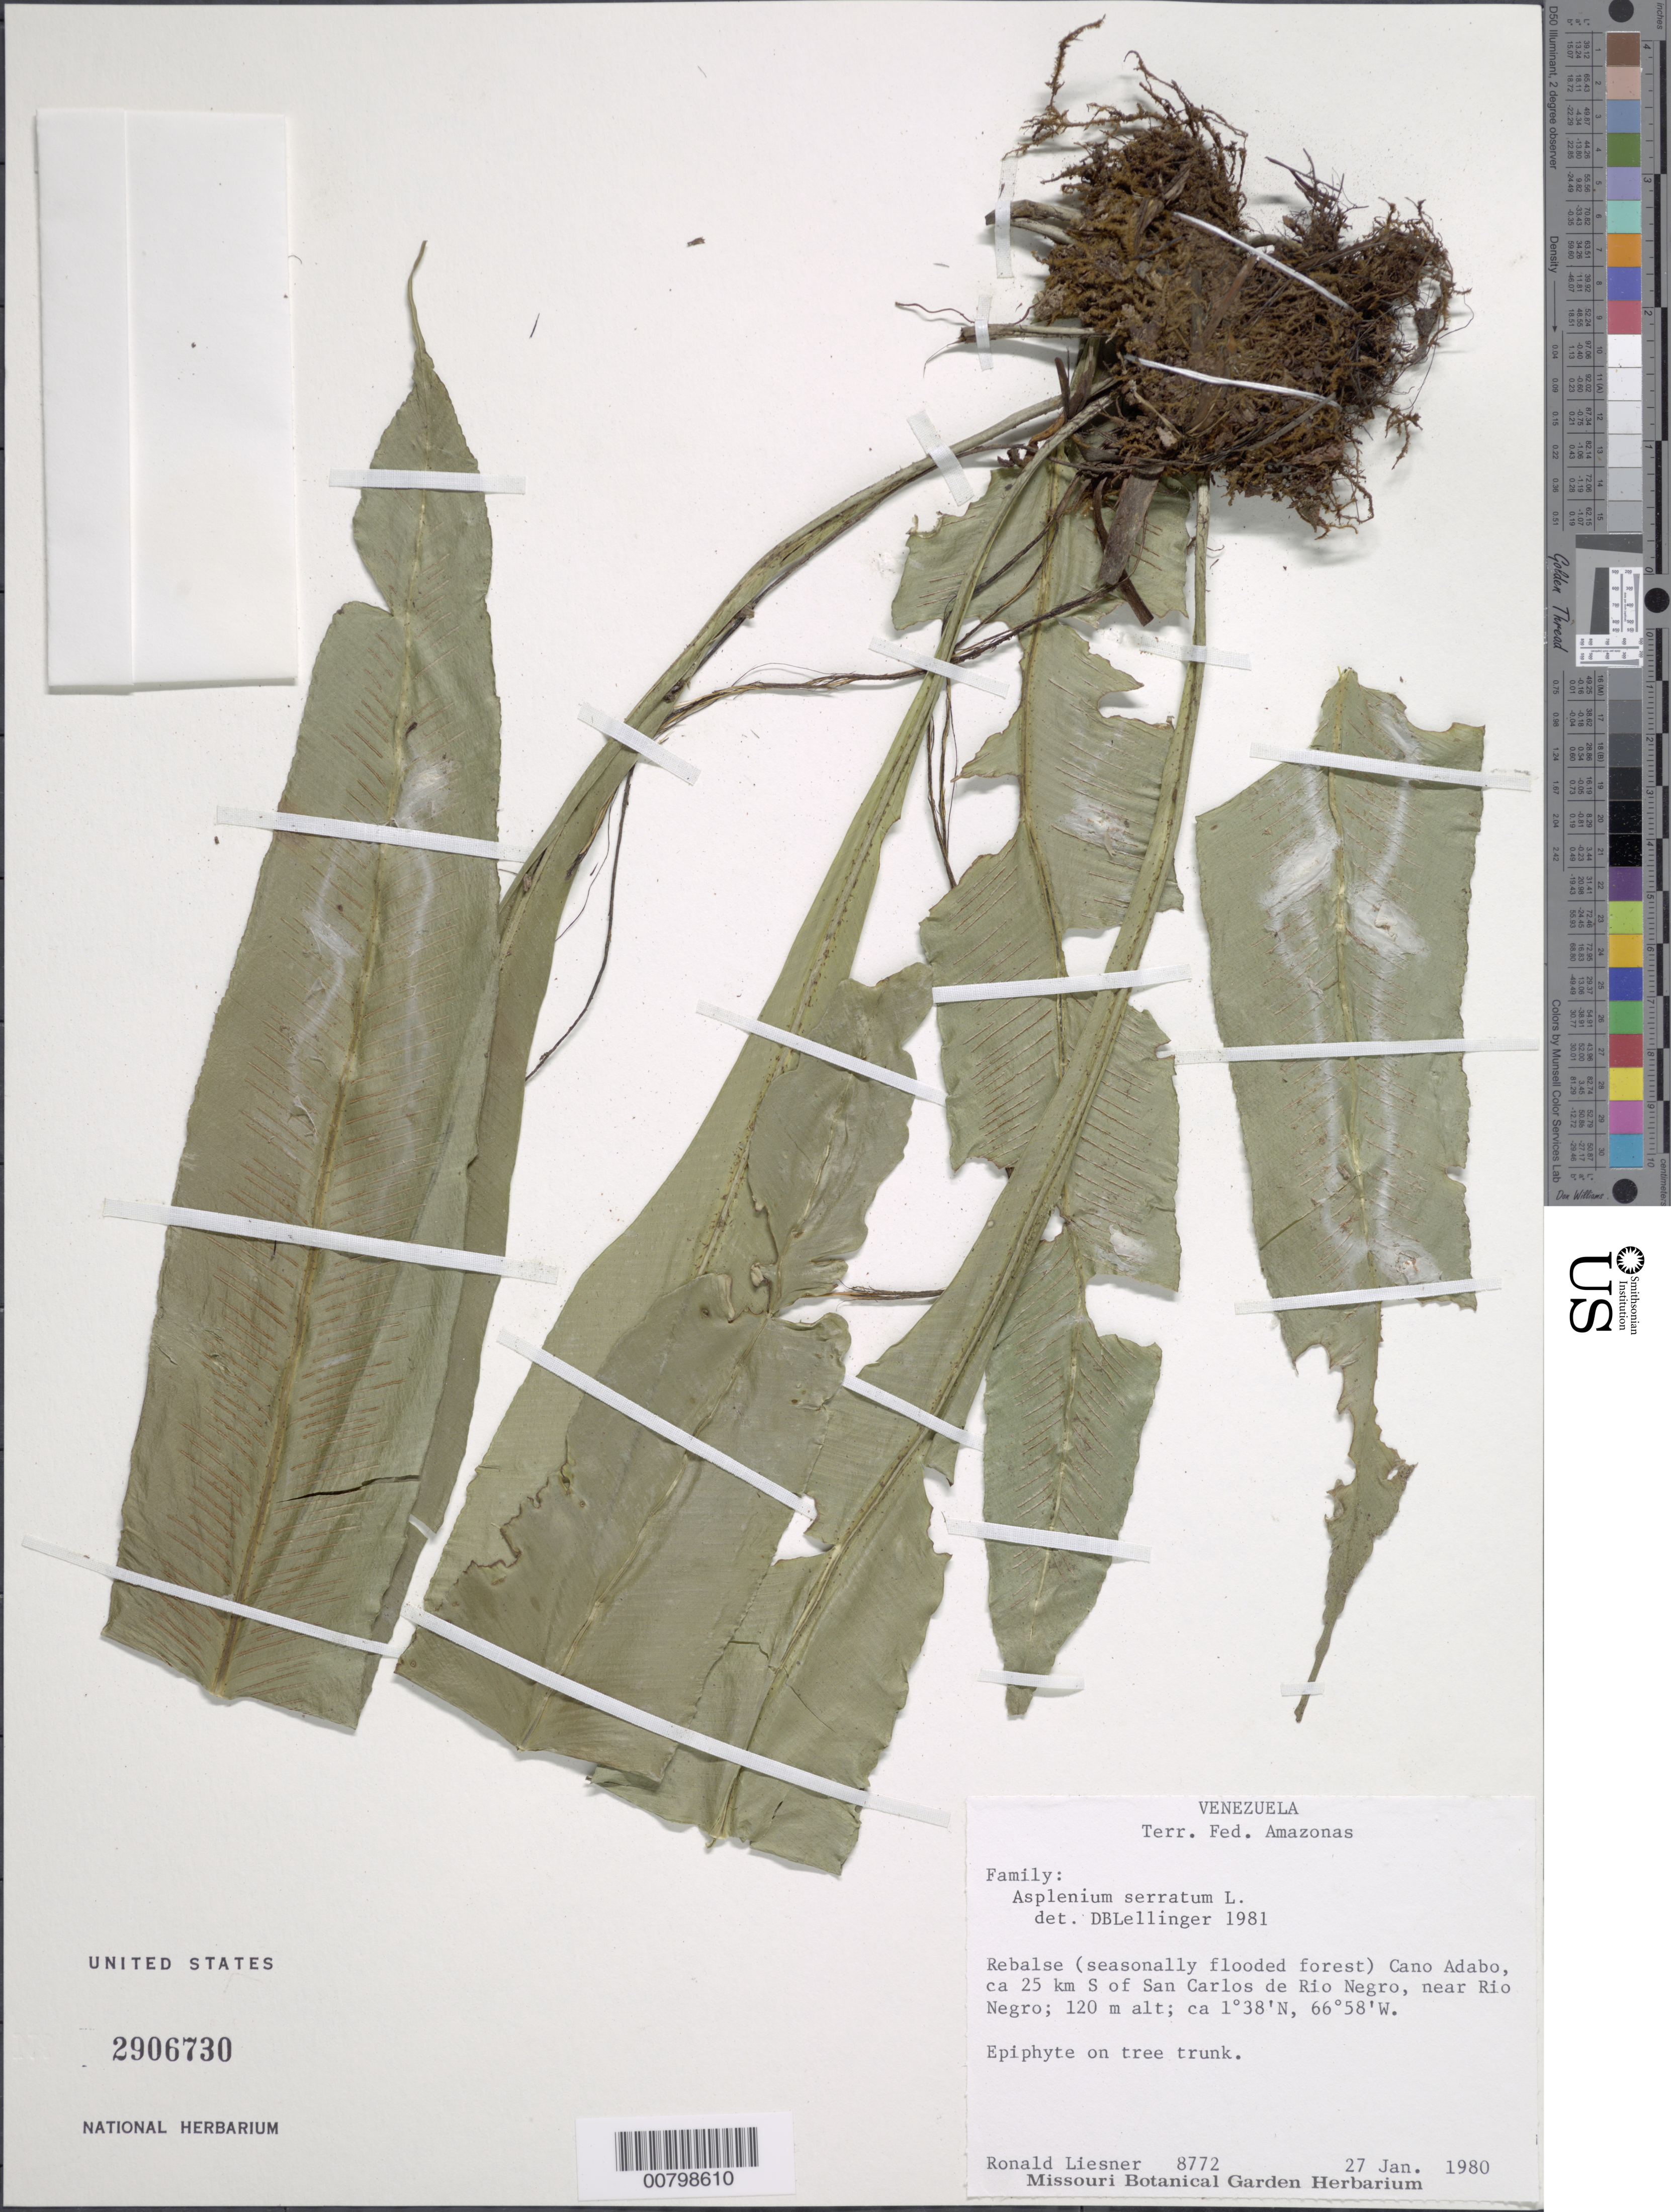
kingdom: Plantae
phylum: Tracheophyta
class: Polypodiopsida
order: Polypodiales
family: Aspleniaceae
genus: Asplenium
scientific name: Asplenium serratum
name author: L.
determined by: Lellinger, David B., (BOT), Smithsonian Institution - National Museum of Natural History (UNITED STATES)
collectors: R. L. Liesner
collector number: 8772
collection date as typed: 27-Jan-80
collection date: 1980-01-27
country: Venezuela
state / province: Amazonas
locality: San Carlos de Río Negro, ca 25 km S of; Caño Adabo, near Río Negro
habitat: Rebalse (seasonally flooded forest); on tree trunk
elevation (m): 120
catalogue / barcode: US 2906730